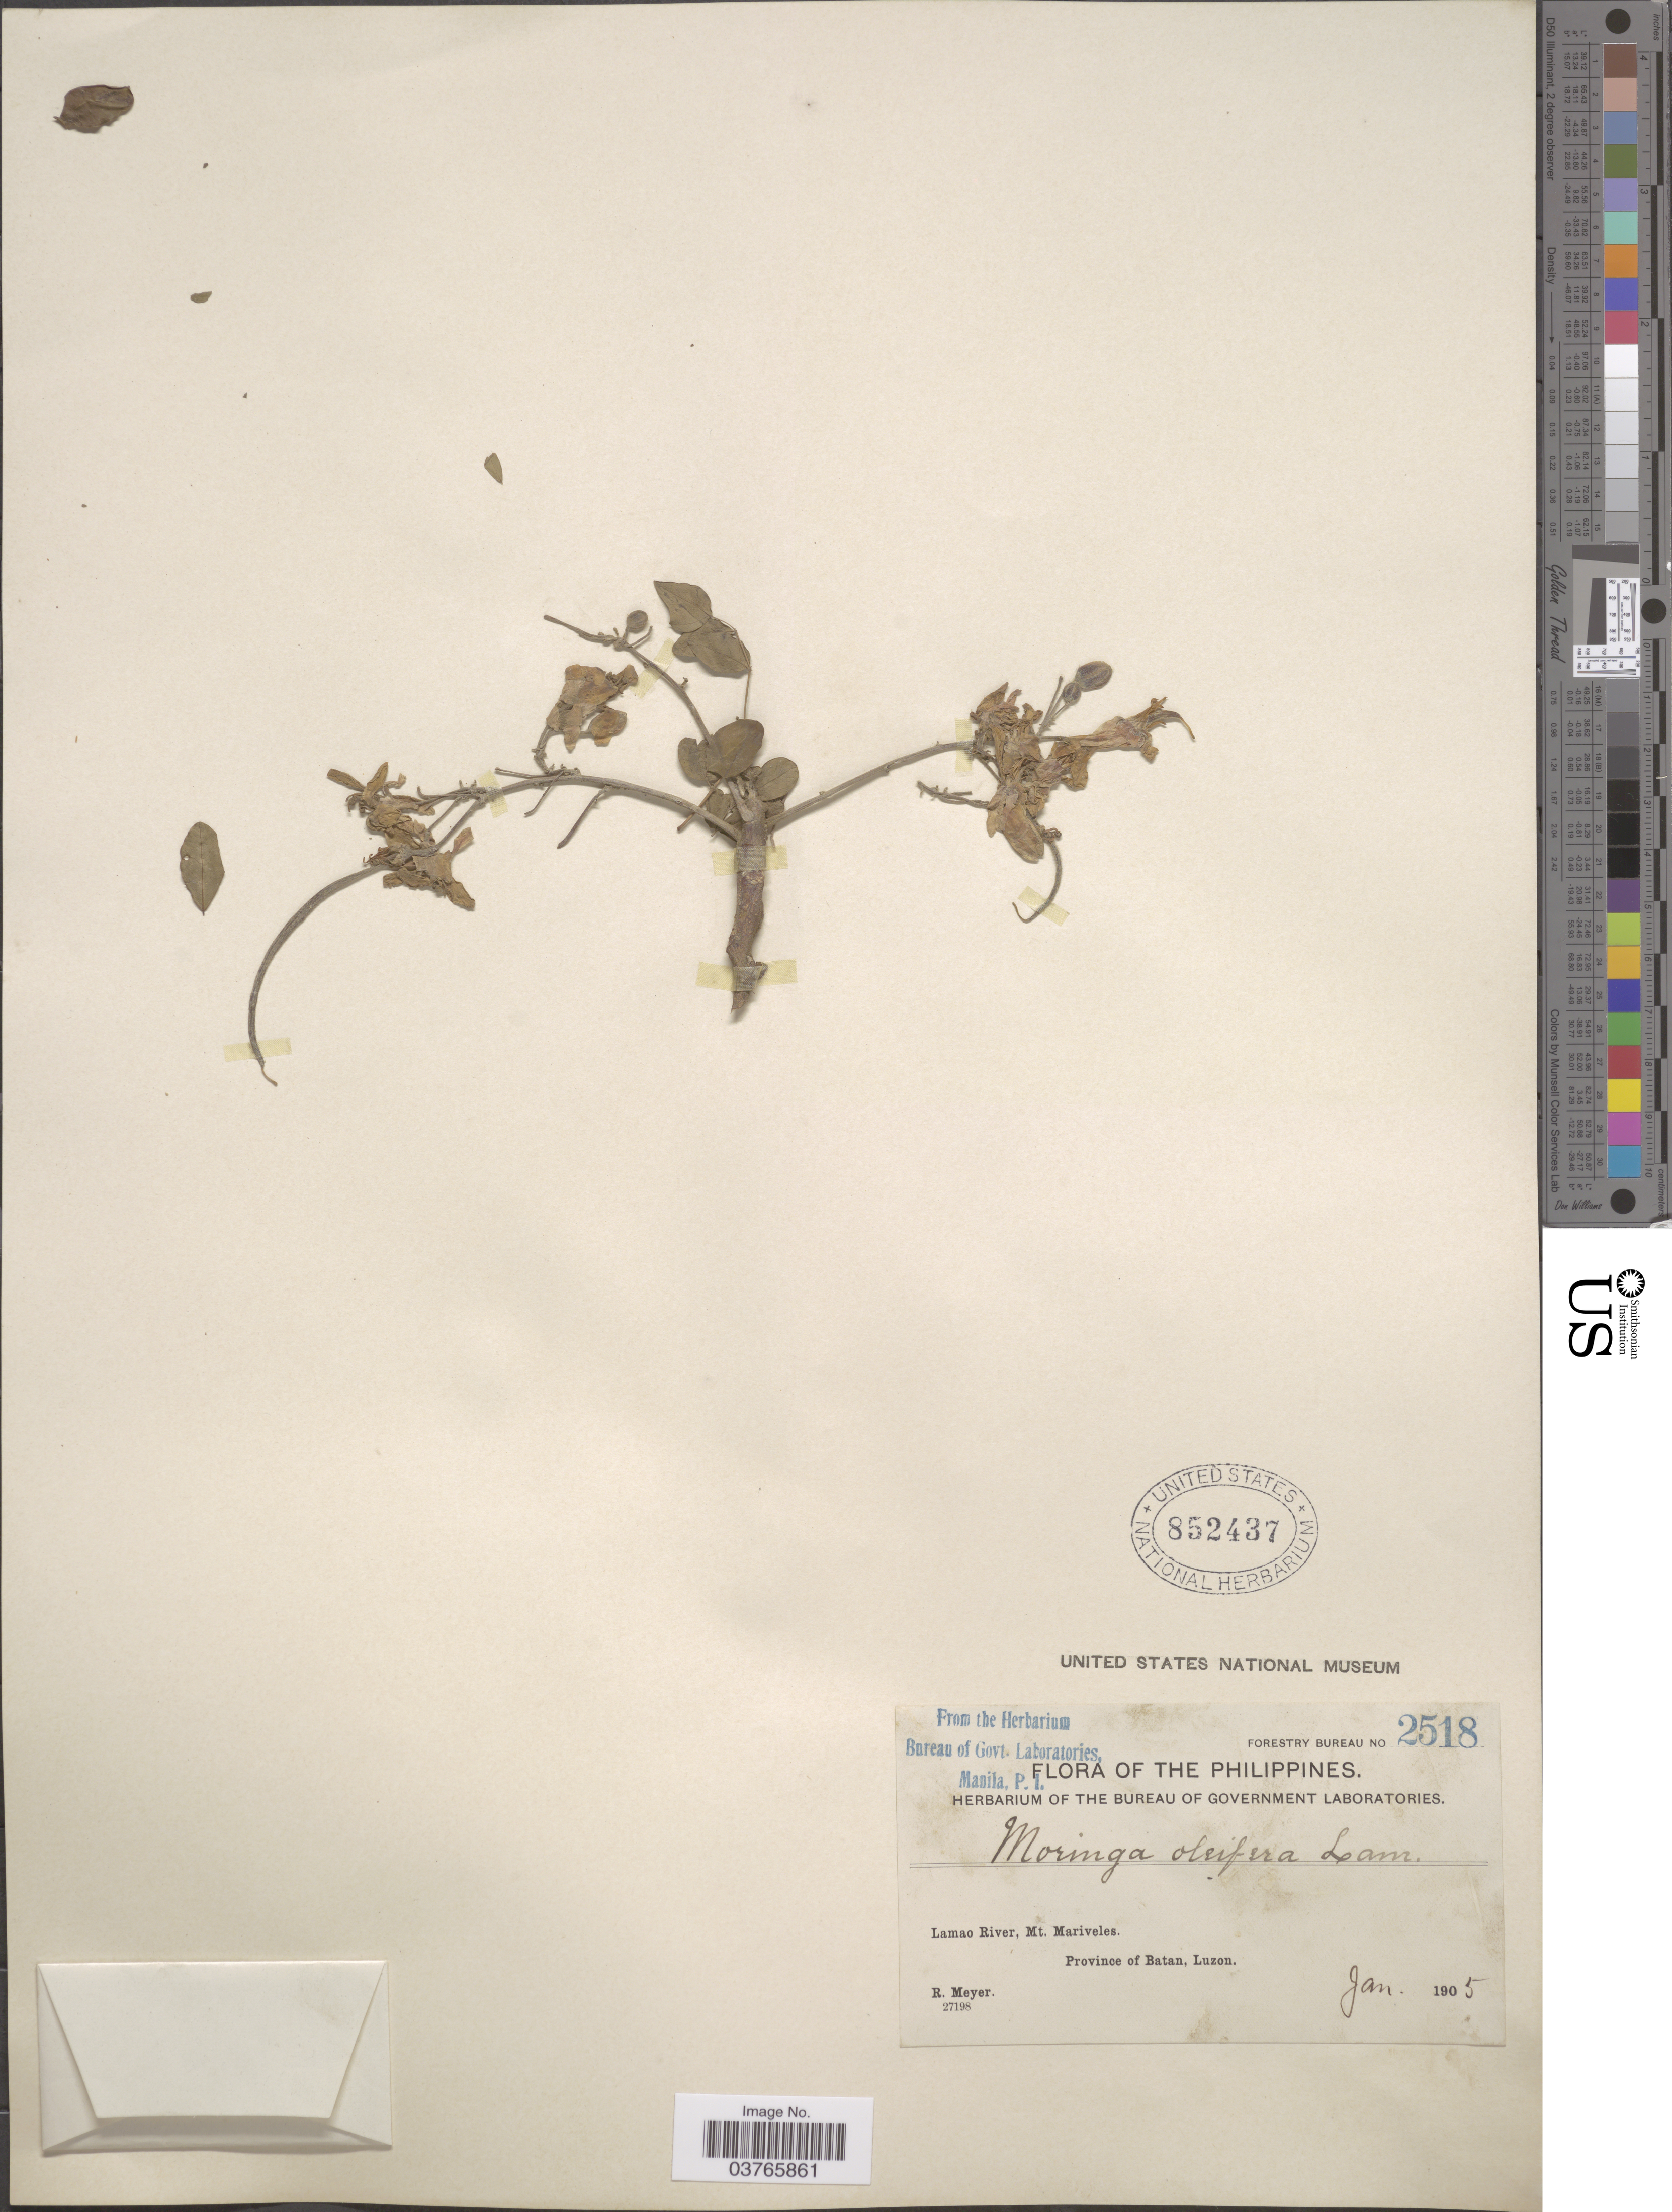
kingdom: Plantae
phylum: Tracheophyta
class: Magnoliopsida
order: Brassicales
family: Moringaceae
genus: Moringa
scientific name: Moringa oleifera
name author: Lam.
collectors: R. Meyer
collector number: Bureau of Science 2518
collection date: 1905-01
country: Philippines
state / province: Cagayan Valley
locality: Lamao River, Mt. Mariveles. Province of Batan, Luzon.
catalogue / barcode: US 852437